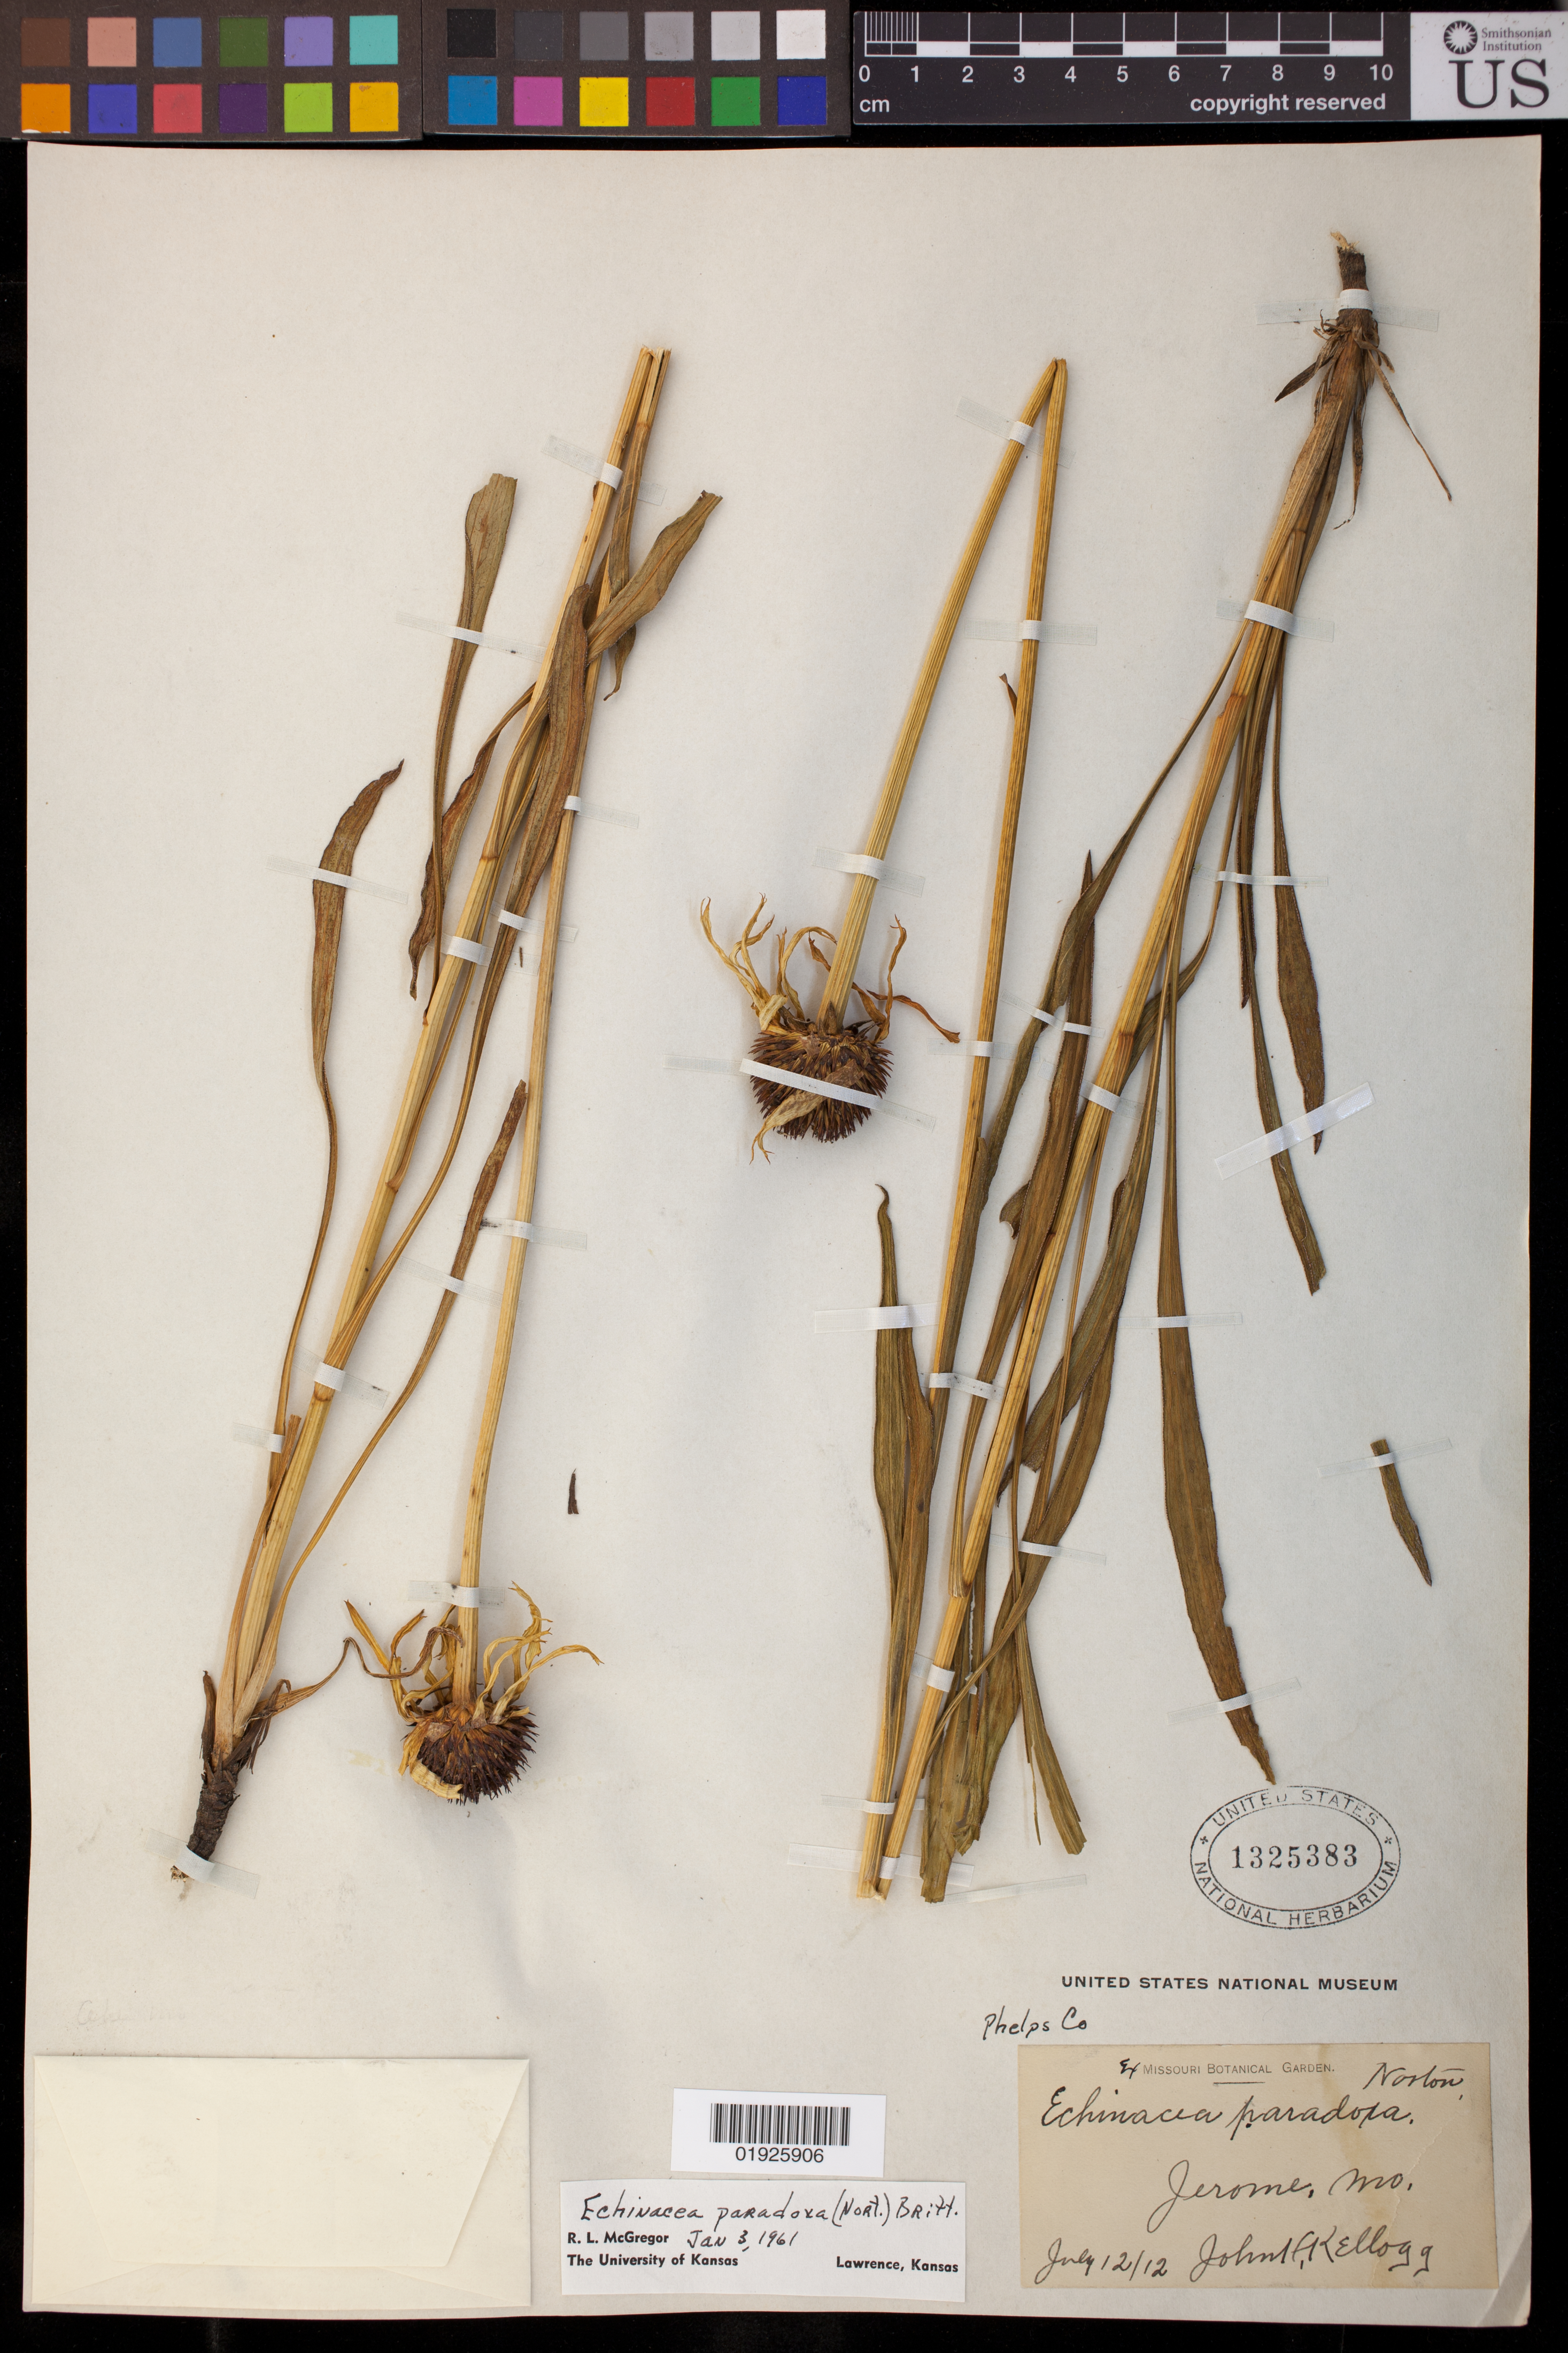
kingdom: Plantae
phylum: Tracheophyta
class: Magnoliopsida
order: Asterales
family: Asteraceae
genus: Echinacea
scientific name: Echinacea paradoxa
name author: (Norton) Britton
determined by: McGregor, R. L.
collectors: J. F. Kellogg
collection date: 1912-06-12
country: United States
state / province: Missouri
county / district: Phelps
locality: Jerome.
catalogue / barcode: US 1325383